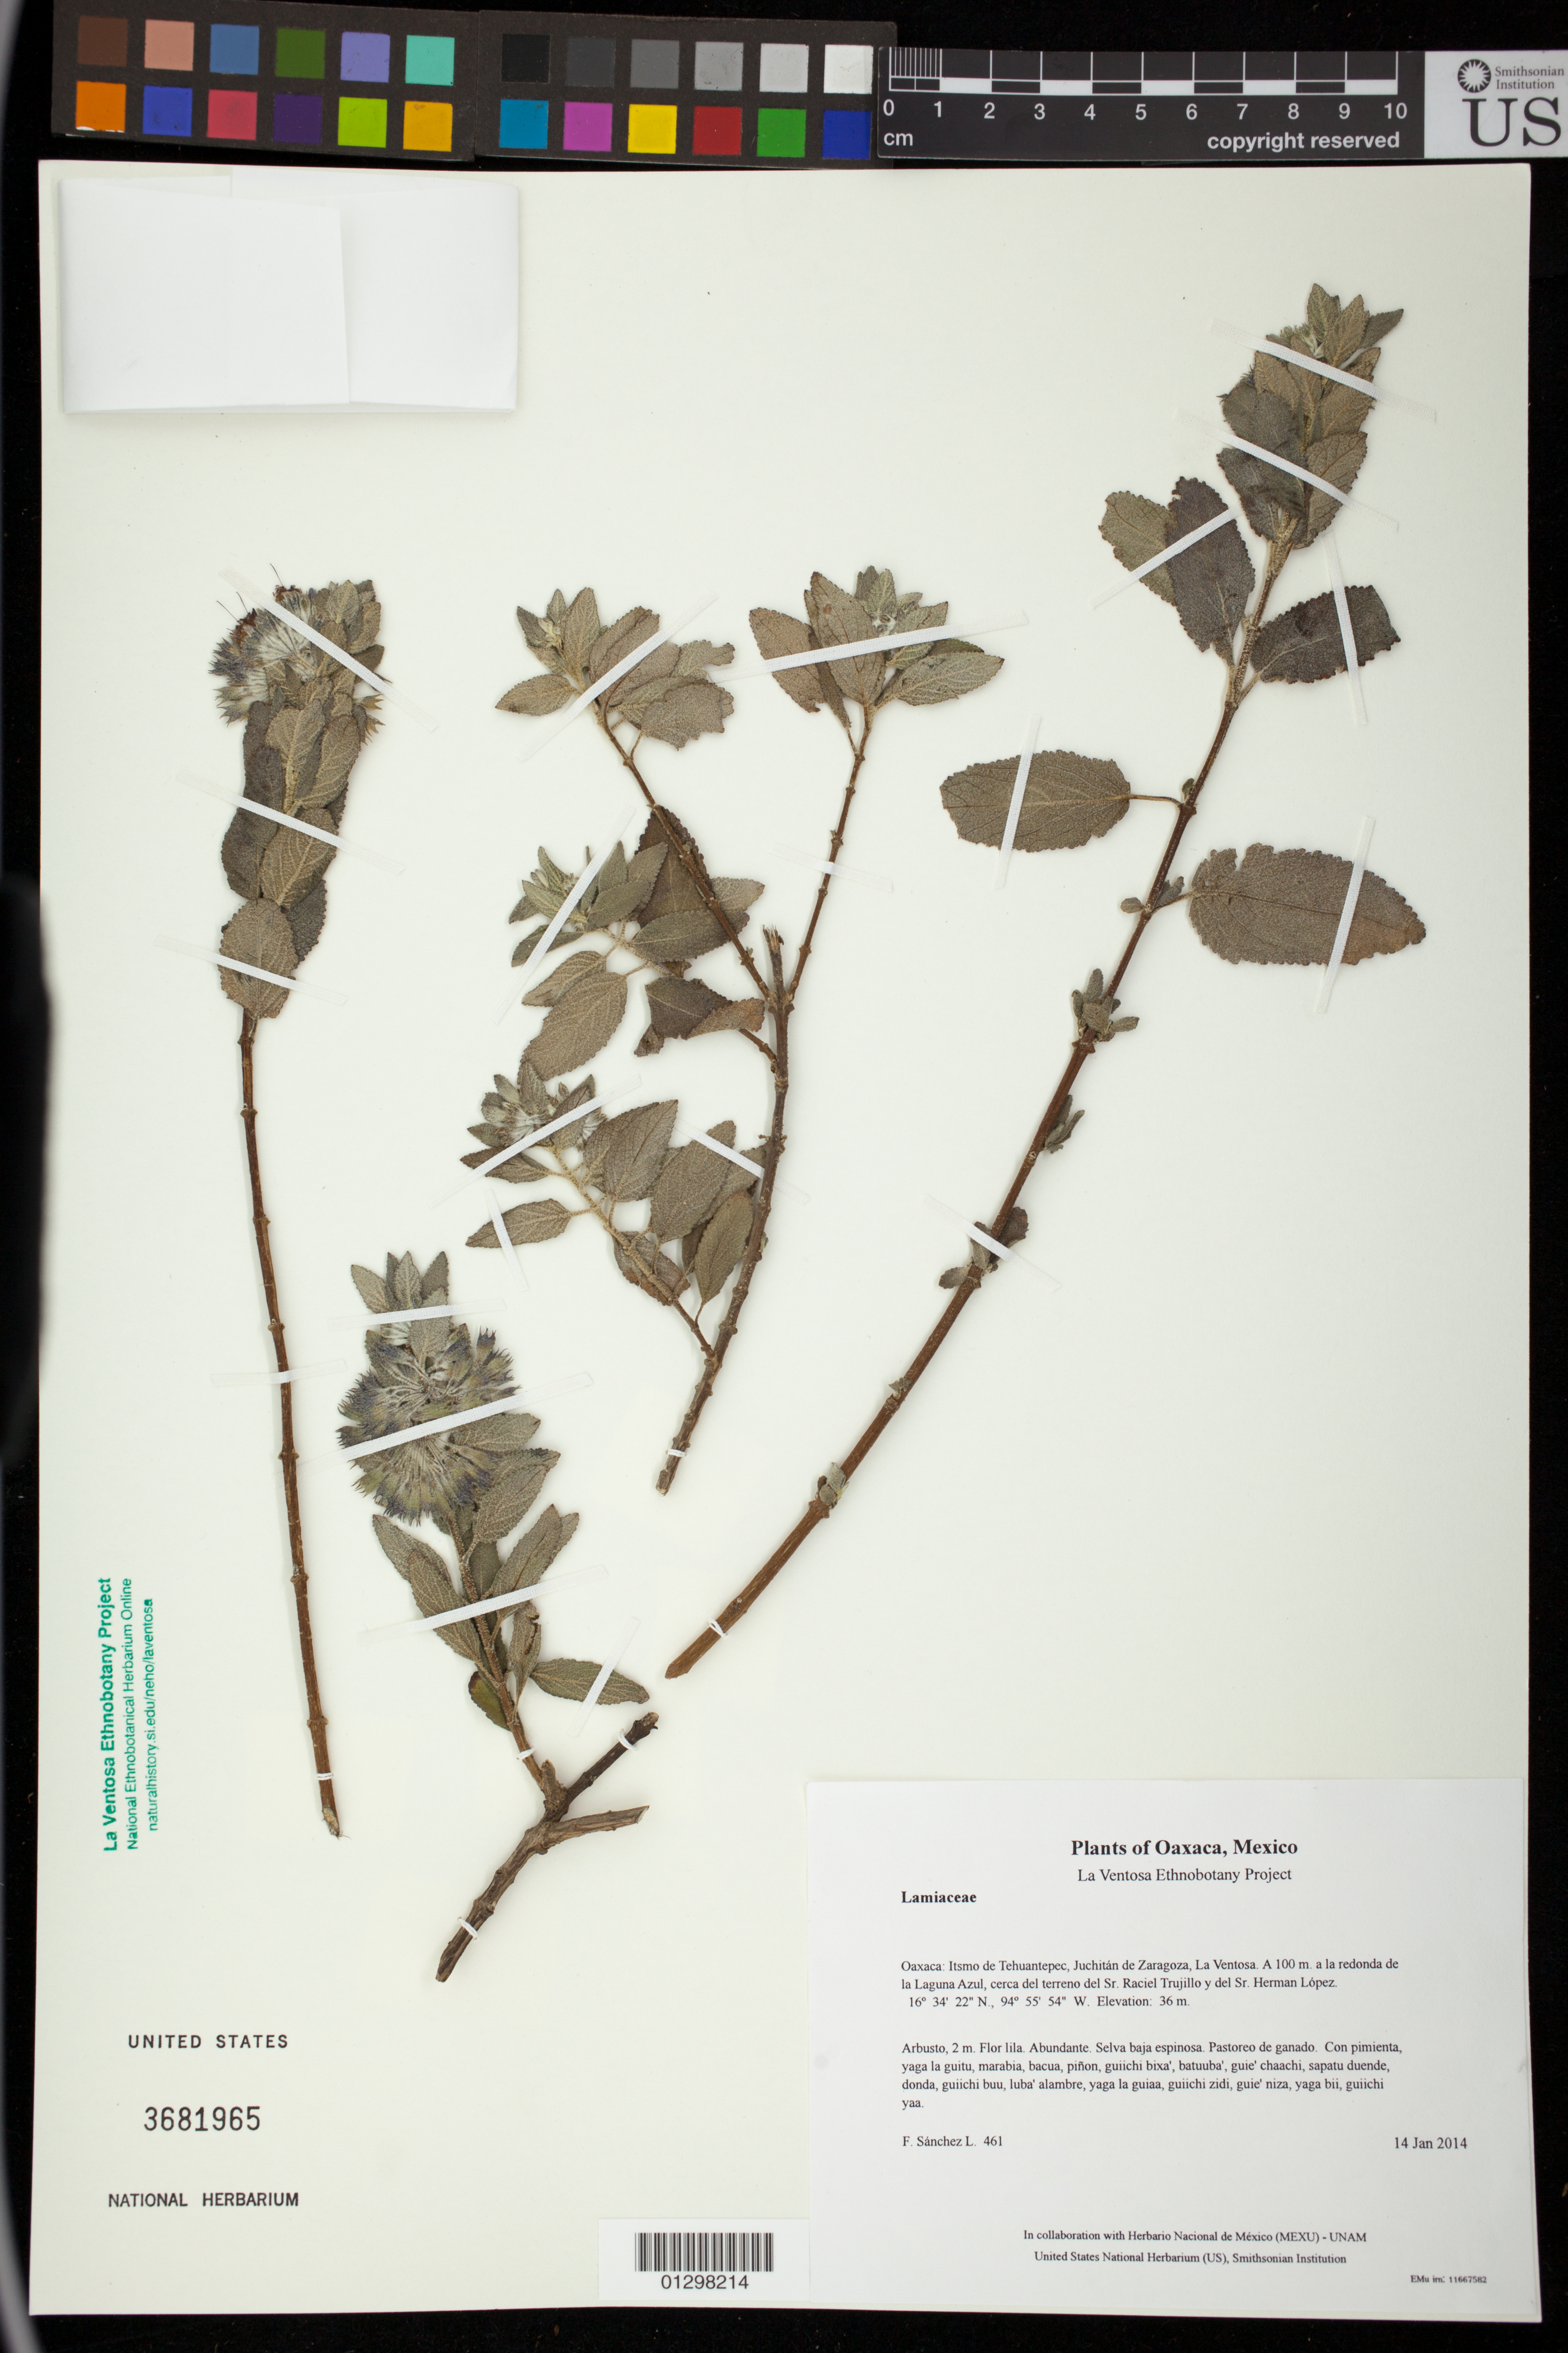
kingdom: Plantae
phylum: Tracheophyta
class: Magnoliopsida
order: Lamiales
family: Lamiaceae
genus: Condea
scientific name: Condea tomentosa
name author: (Poit.) Harley & J.F.B. Pastore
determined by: Strong, Mark T., (BOT), Smithsonian Institution - National Museum of Natural History (UNITED STATES)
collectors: F. Sánchez L.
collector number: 461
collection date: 2014-01-14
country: Mexico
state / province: Oaxaca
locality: Itsmo de Tehuantepec, Juchitán de Zaragoza, La Ventosa. A 100 m. a la redonda de la Laguna Azul, cerca del terreno del Sr. Raciel Trujillo y del Sr. Herman López.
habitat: Selva baja espinosa. Pastoreo de ganado.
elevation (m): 36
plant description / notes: JEBOT, MEXU, SERO, US; Yaga bandaga. 2 m. Guie' lila. Stale.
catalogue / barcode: US 3681965